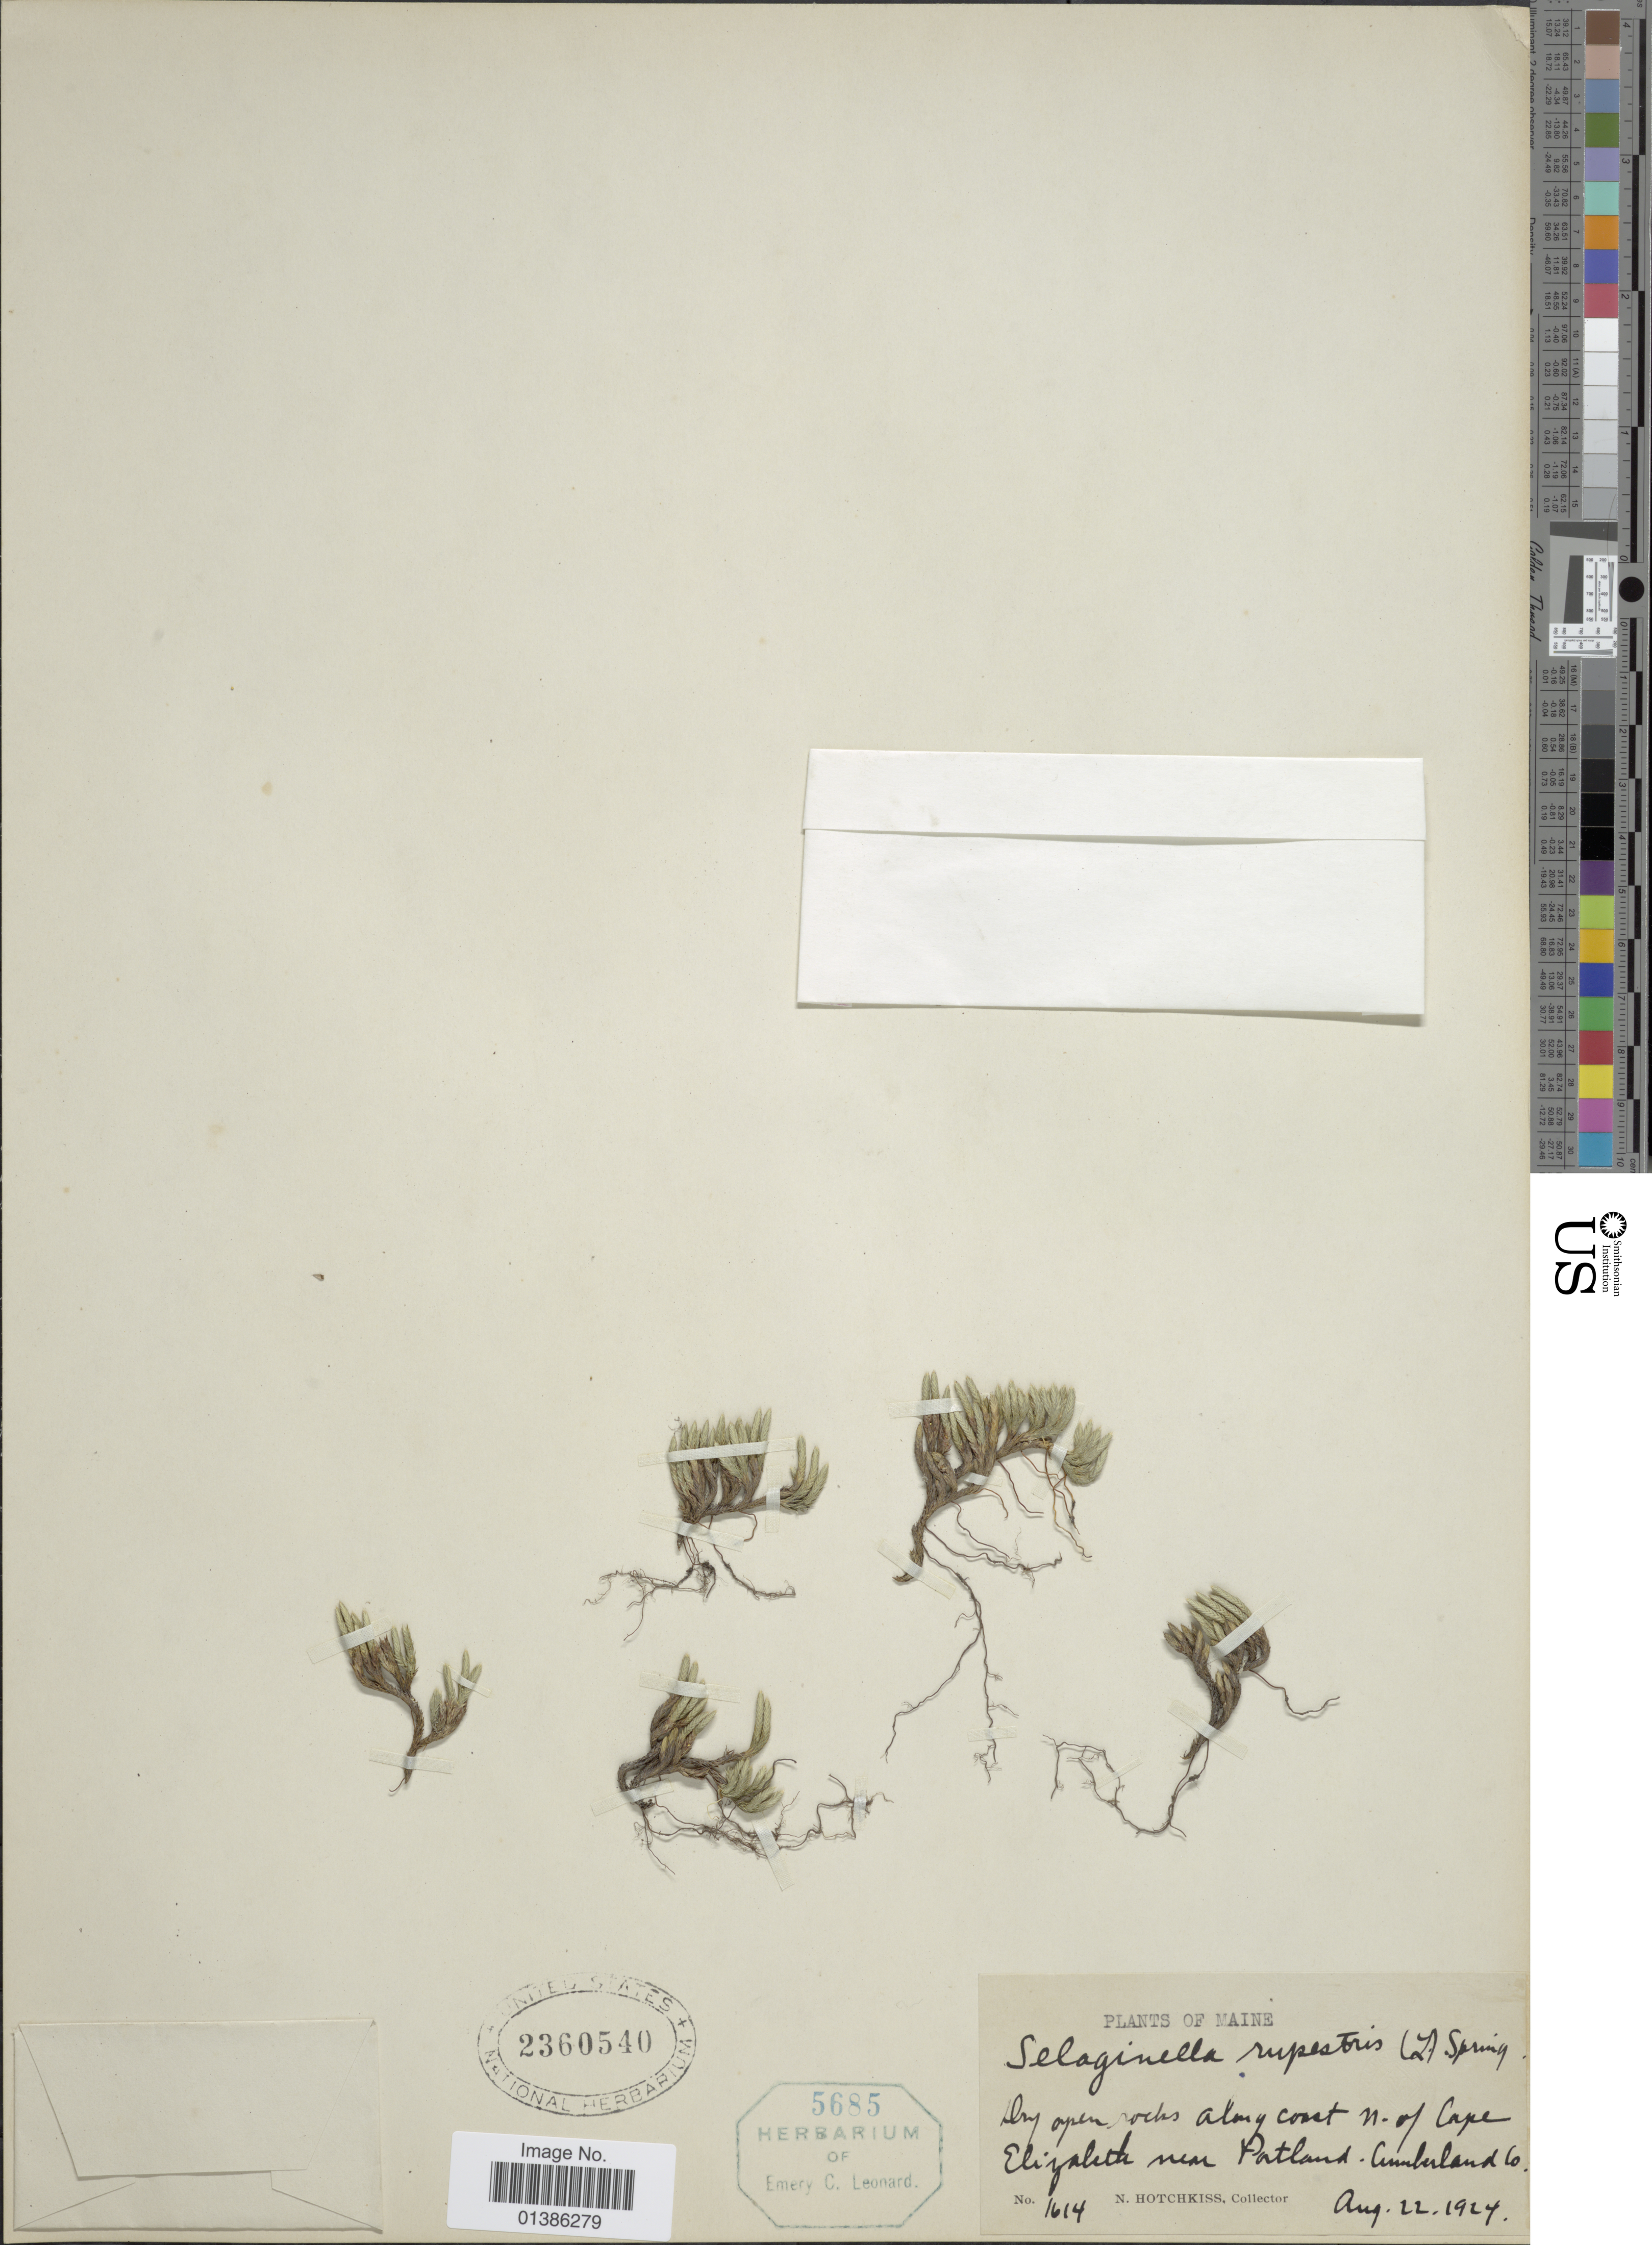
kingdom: Plantae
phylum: Tracheophyta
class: Lycopodiopsida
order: Selaginellales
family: Selaginellaceae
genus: Selaginella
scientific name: Selaginella rupestris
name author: (L.) Spring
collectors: N. Hotchkiss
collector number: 1614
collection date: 1924-08-22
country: United States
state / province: Maine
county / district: Cumberland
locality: Dry open rocks along coast N. of Cape Elizabeth near Portland,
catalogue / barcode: US 2360540